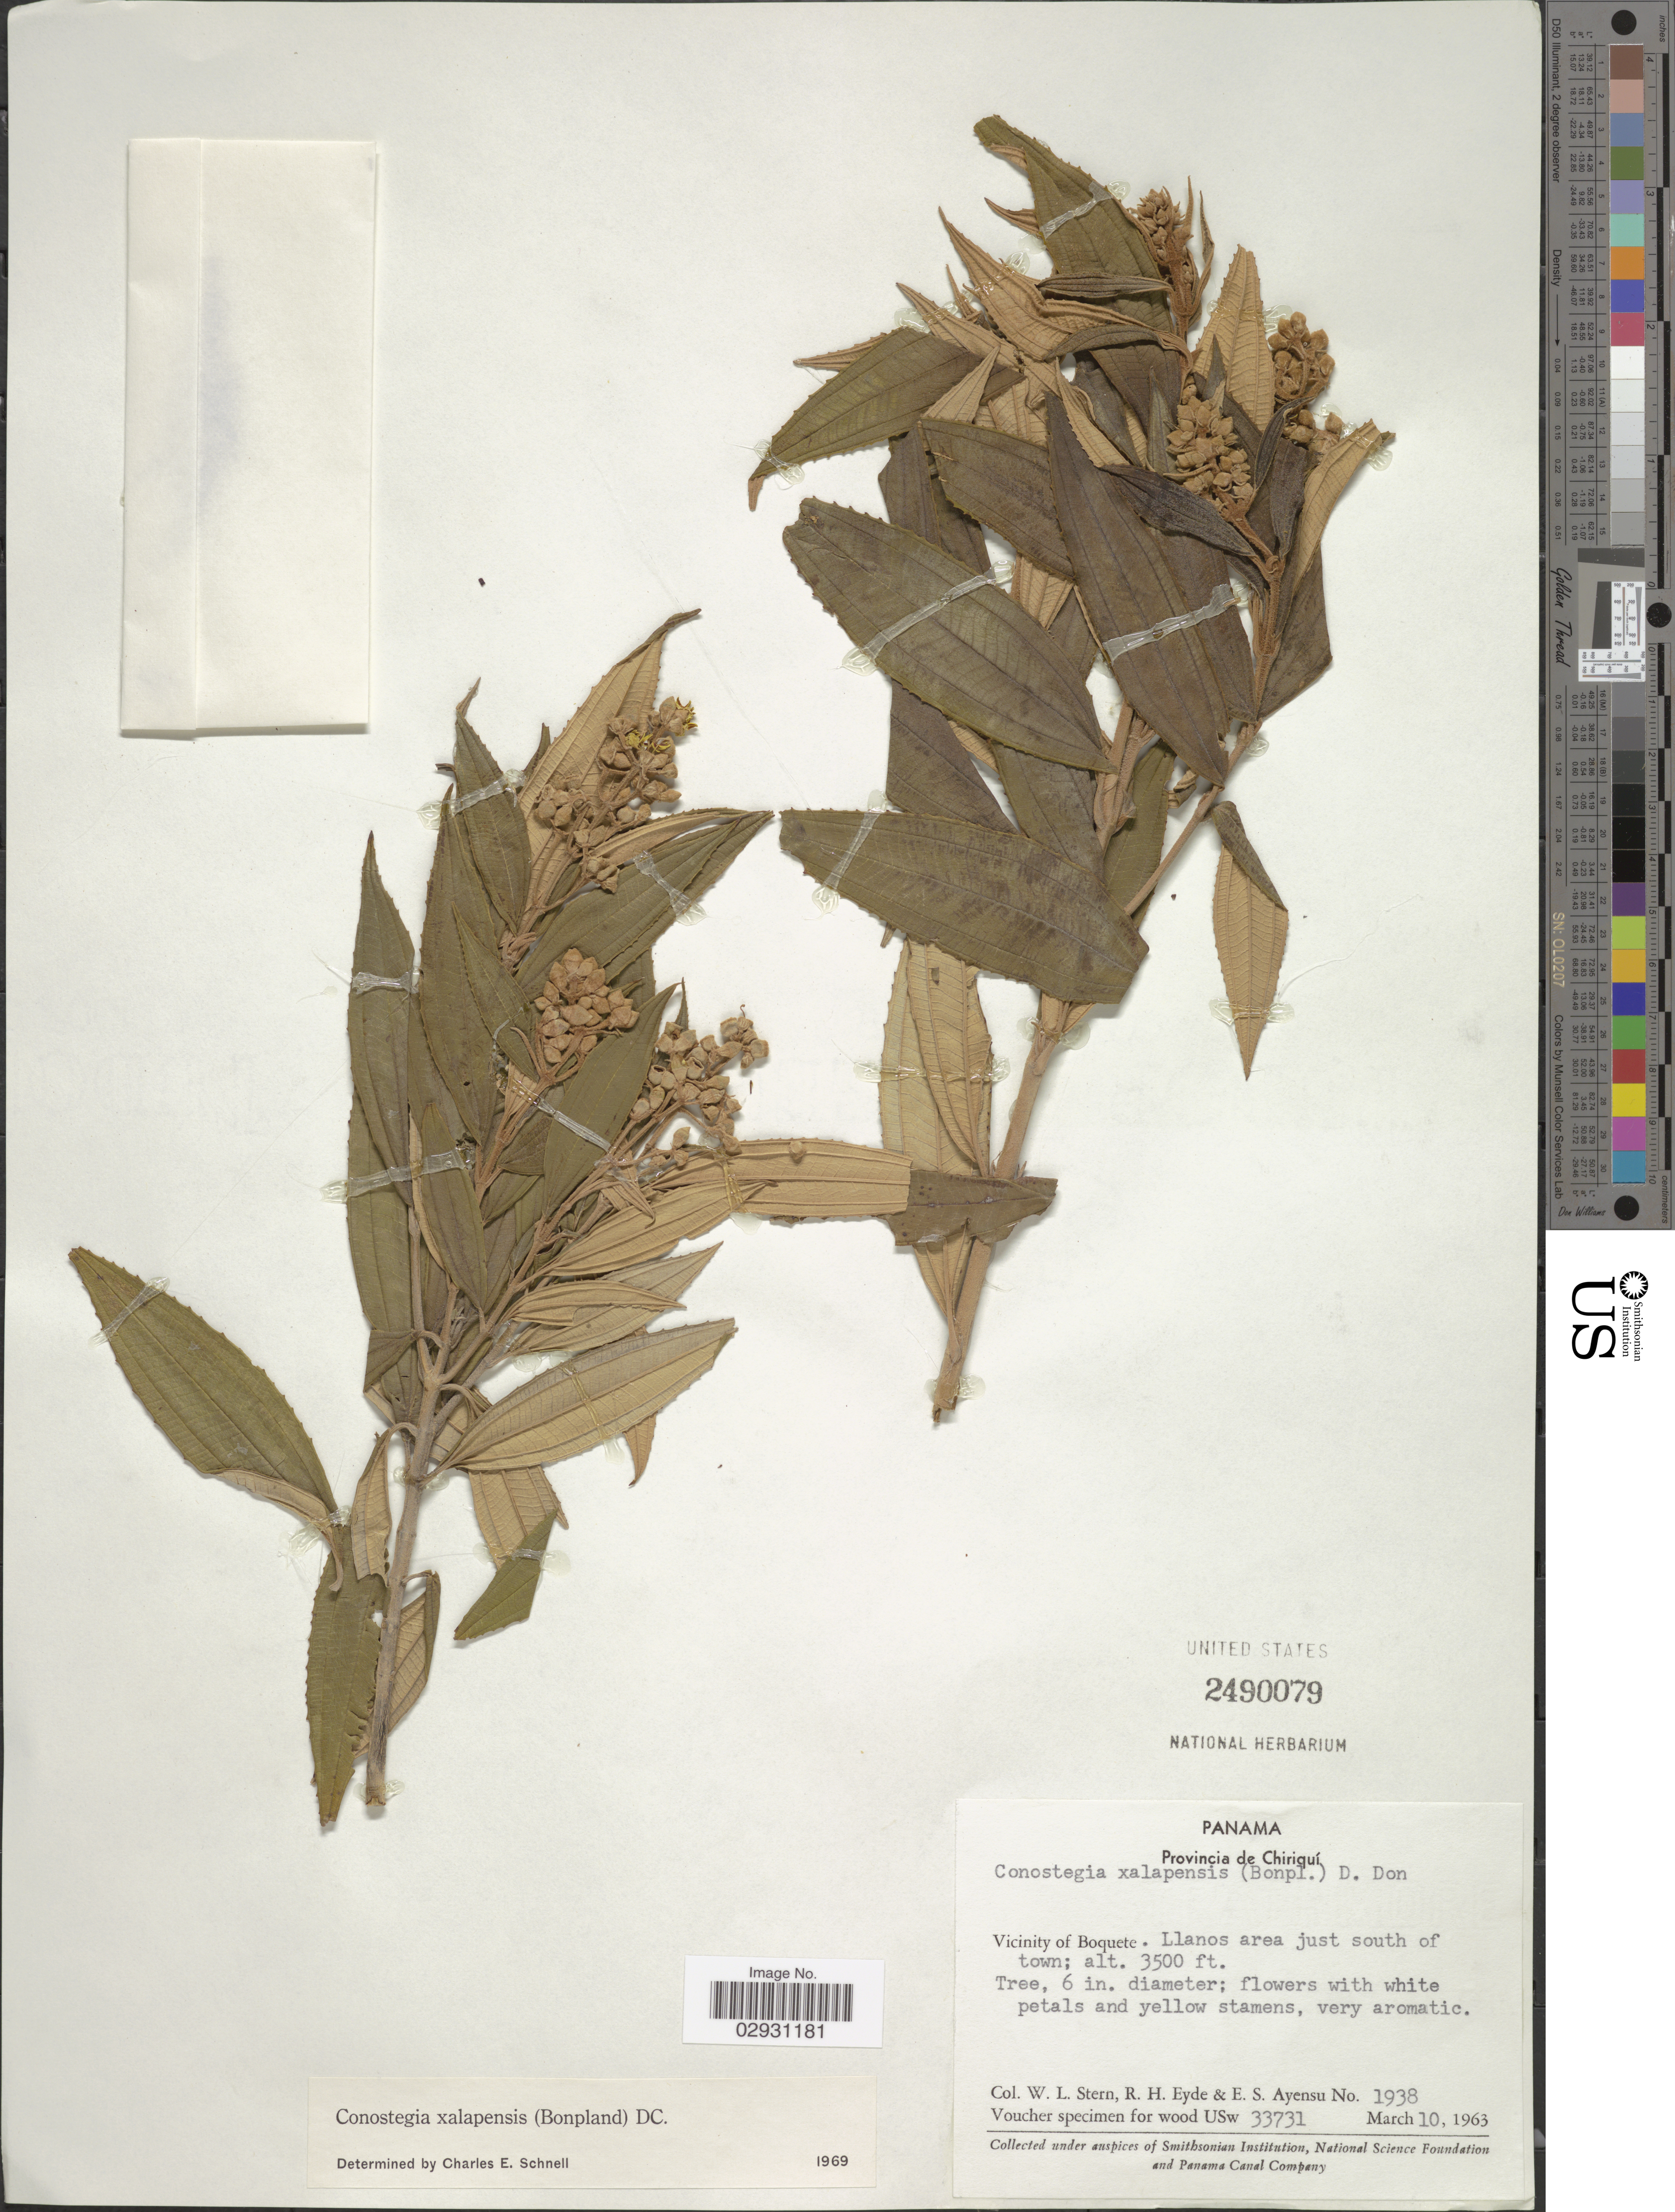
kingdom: Plantae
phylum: Tracheophyta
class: Magnoliopsida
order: Myrtales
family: Melastomataceae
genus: Conostegia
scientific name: Conostegia quadrangularis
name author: Schltdl. ex Steud.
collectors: W. L. Stern, R. H. Eyde & E. S. Ayensu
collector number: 1938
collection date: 1963-03-10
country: Panama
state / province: Chiriqui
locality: Vicinity of Boquete. Llanos area just south of town.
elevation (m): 1067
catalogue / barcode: US 2490079